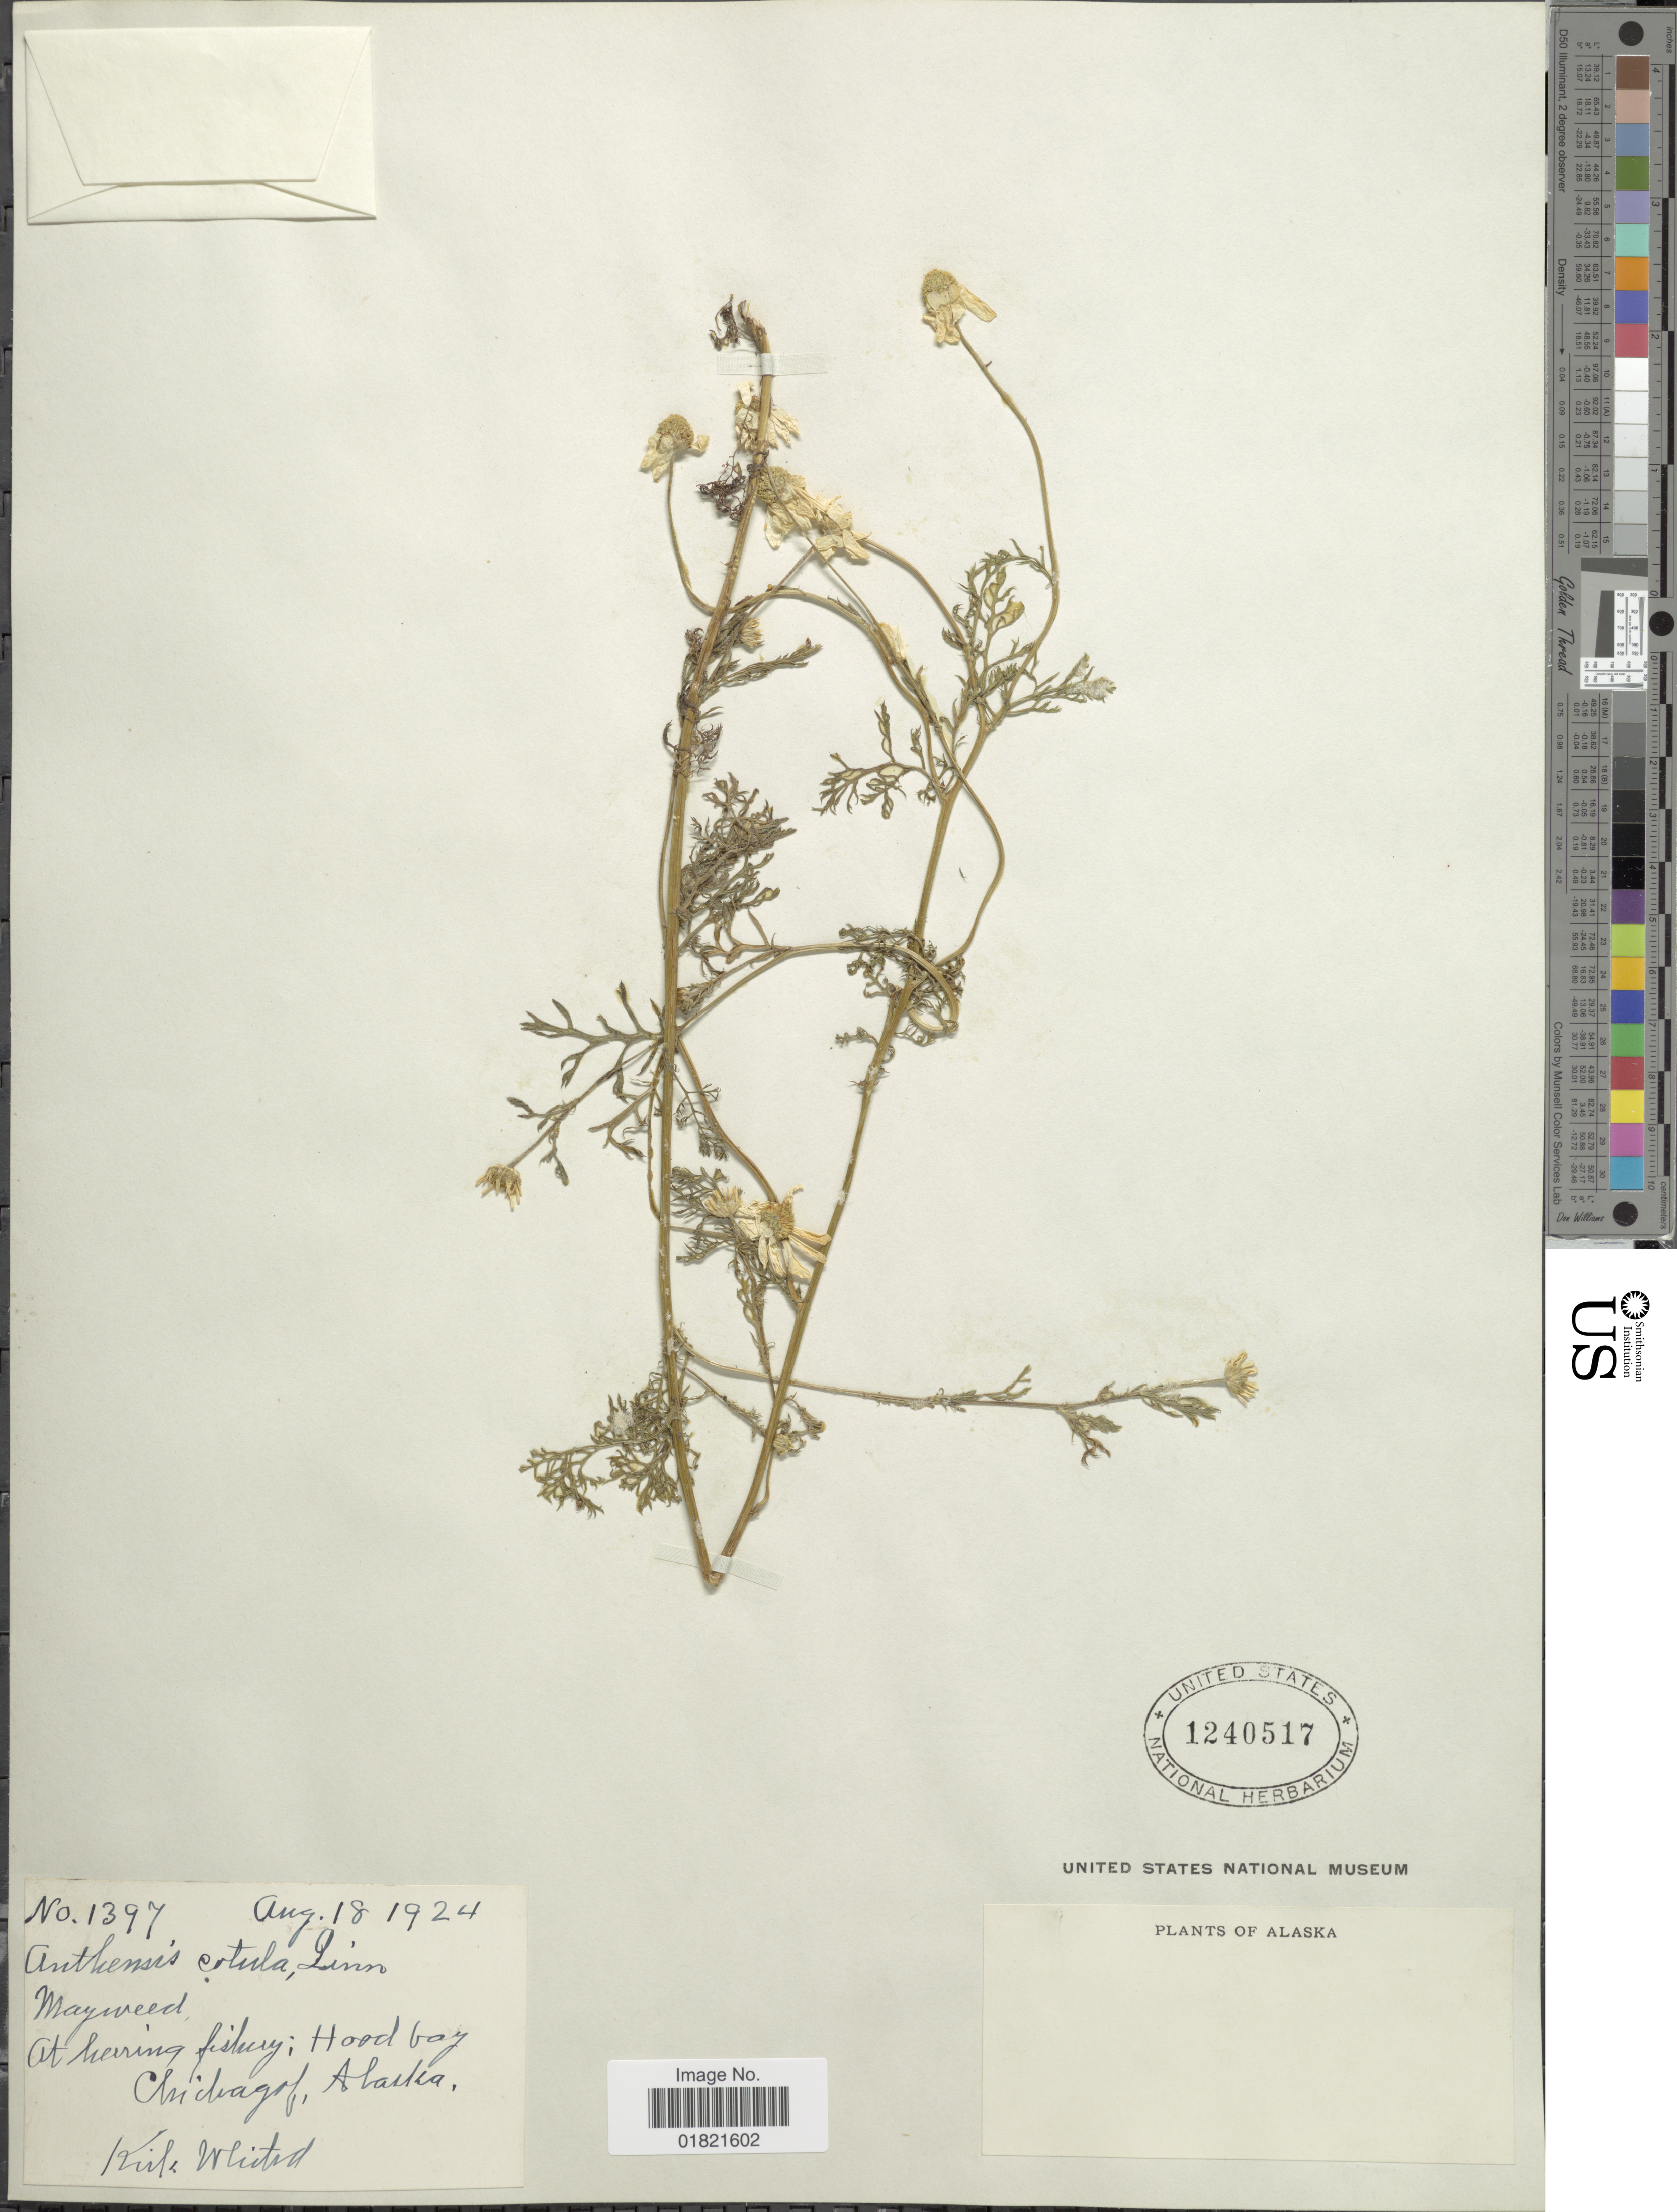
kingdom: Plantae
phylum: Tracheophyta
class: Magnoliopsida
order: Asterales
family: Asteraceae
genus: Anthemis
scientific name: Anthemis cotula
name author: L.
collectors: K. Whited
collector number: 1397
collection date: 1924-08-18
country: United States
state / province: Alaska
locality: At herring fishery: Hood bay Chichagof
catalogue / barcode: US 1240517